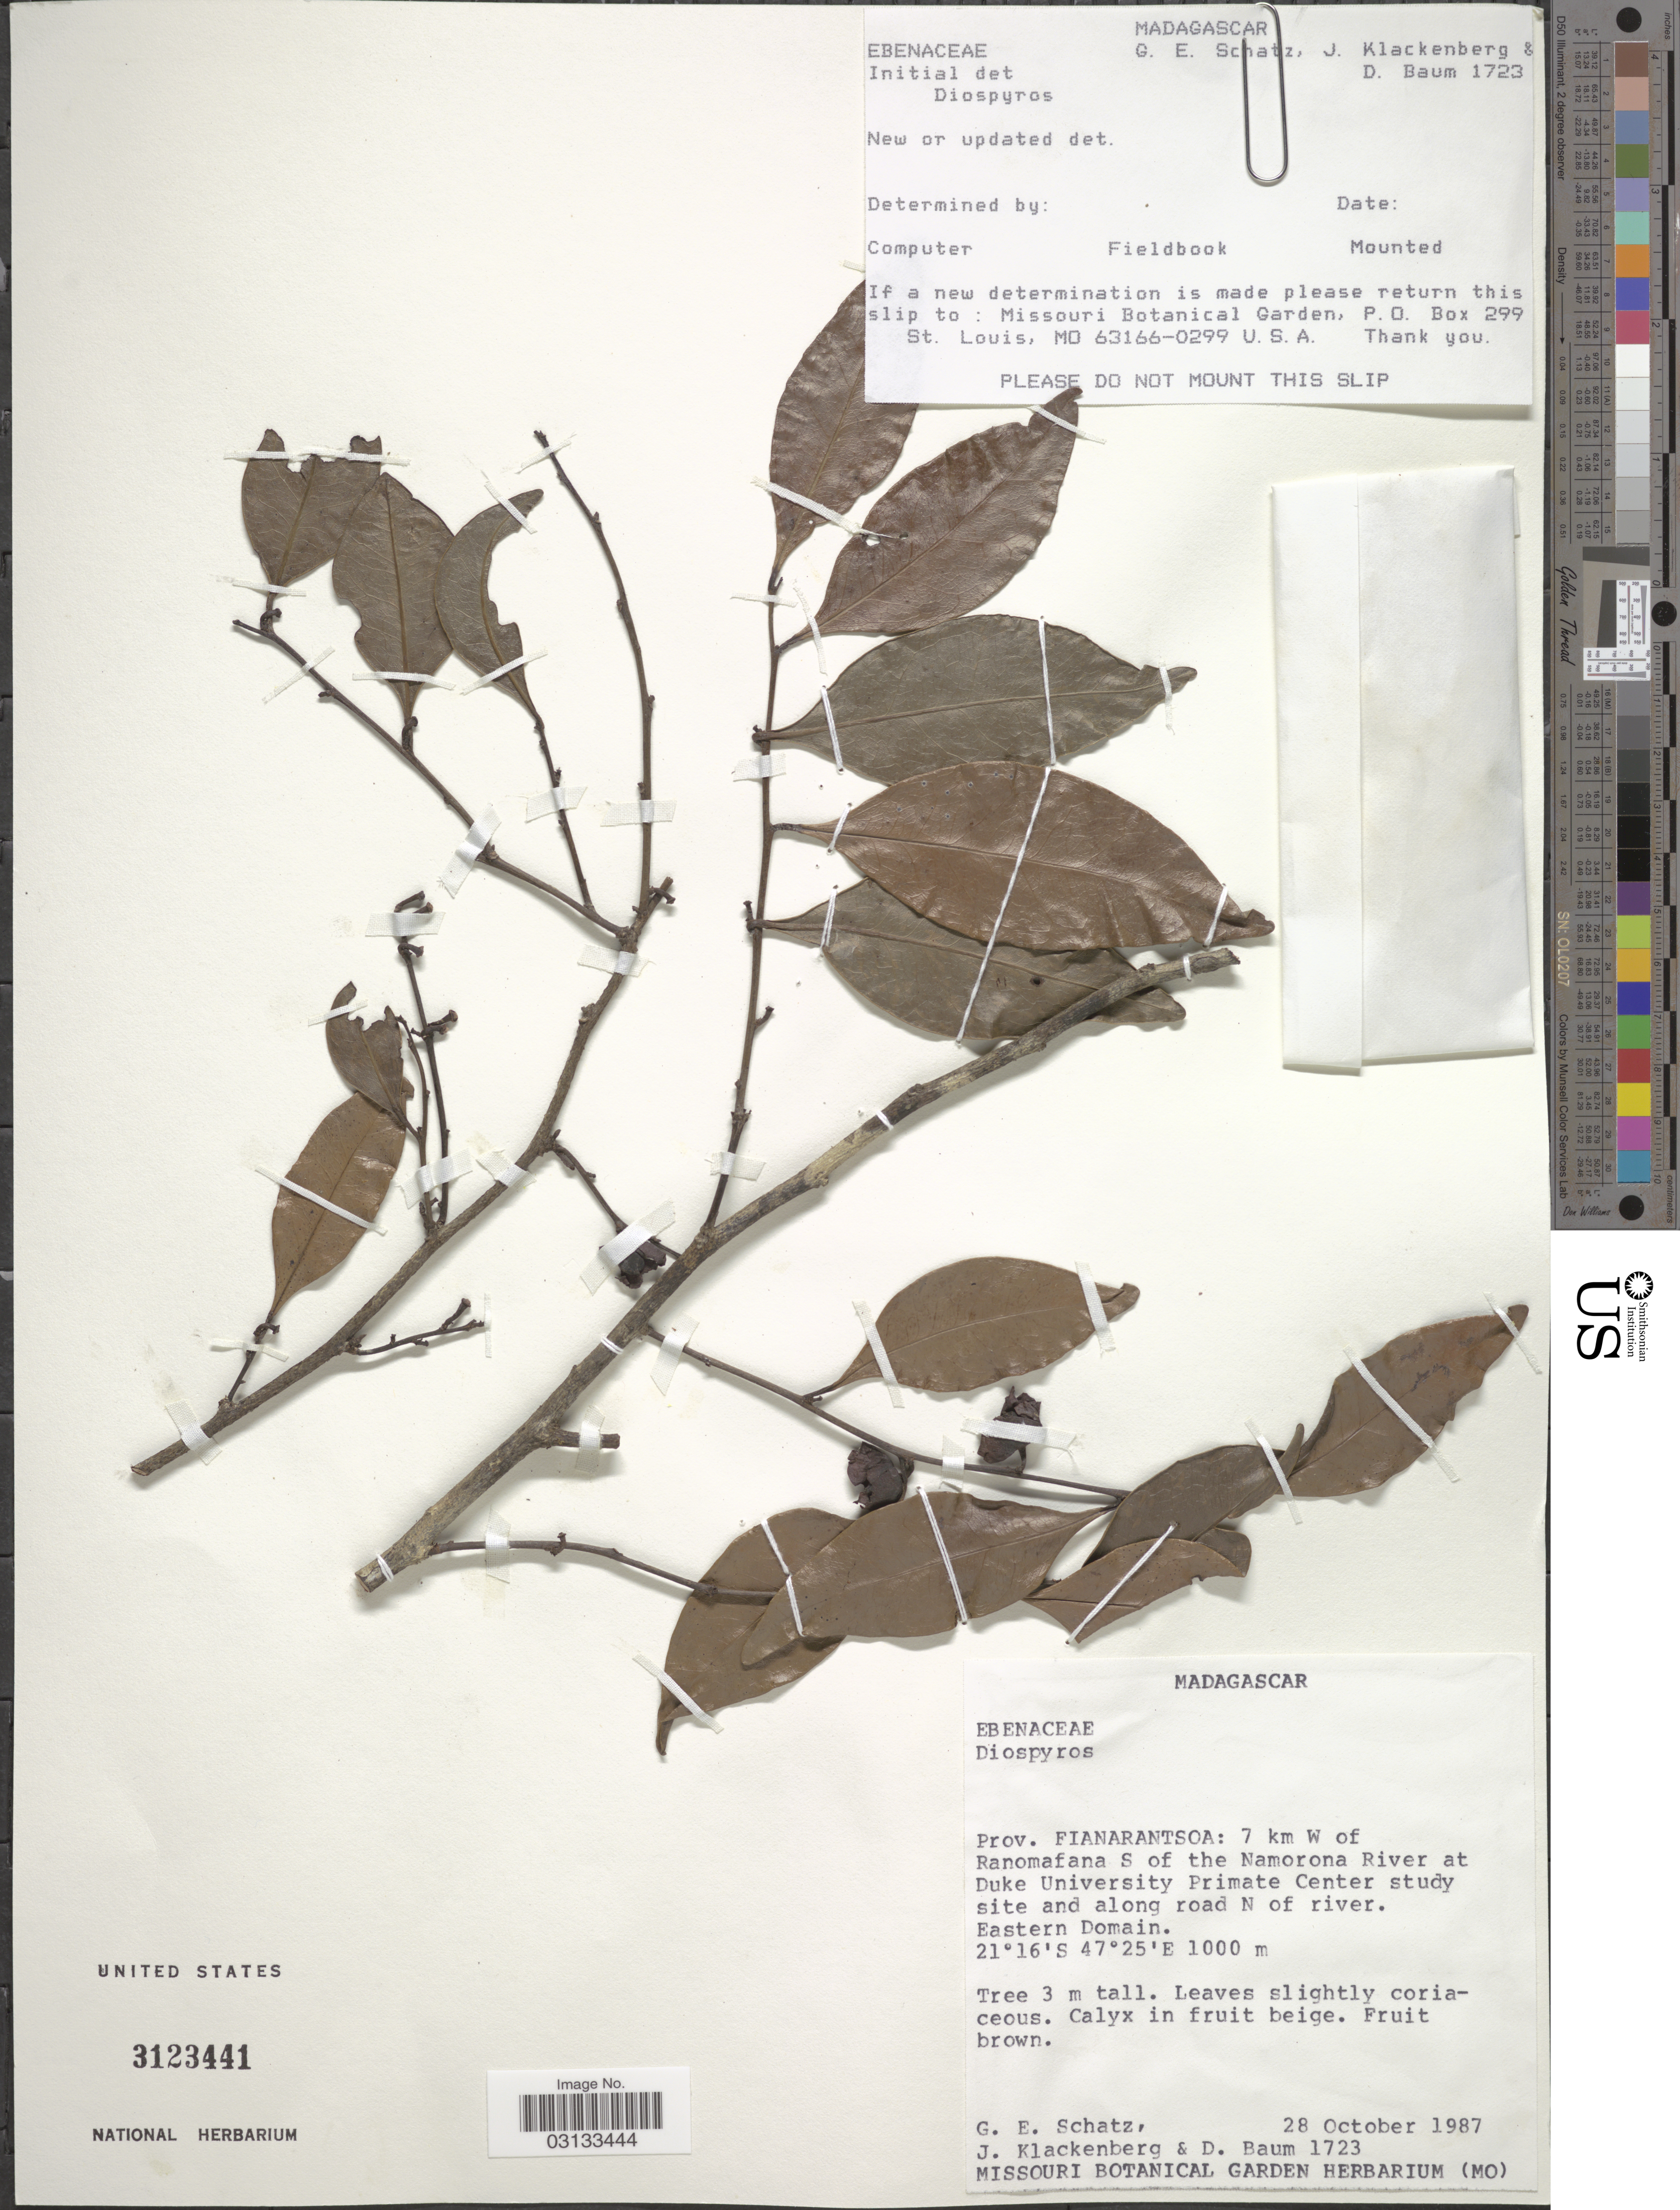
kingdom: Plantae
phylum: Tracheophyta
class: Magnoliopsida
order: Ericales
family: Ebenaceae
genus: Diospyros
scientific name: Diospyros sp.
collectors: G. Schatz, J. Klackenberg & D. Baum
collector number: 1723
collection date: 1987-10-28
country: Madagascar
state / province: Vatovavy Fitovinany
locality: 7 km W of Ranomafana S of the Namorona River at Duke University Primate Center study site and along road N of river, Eastern Domain.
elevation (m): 1000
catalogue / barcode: US 3123441